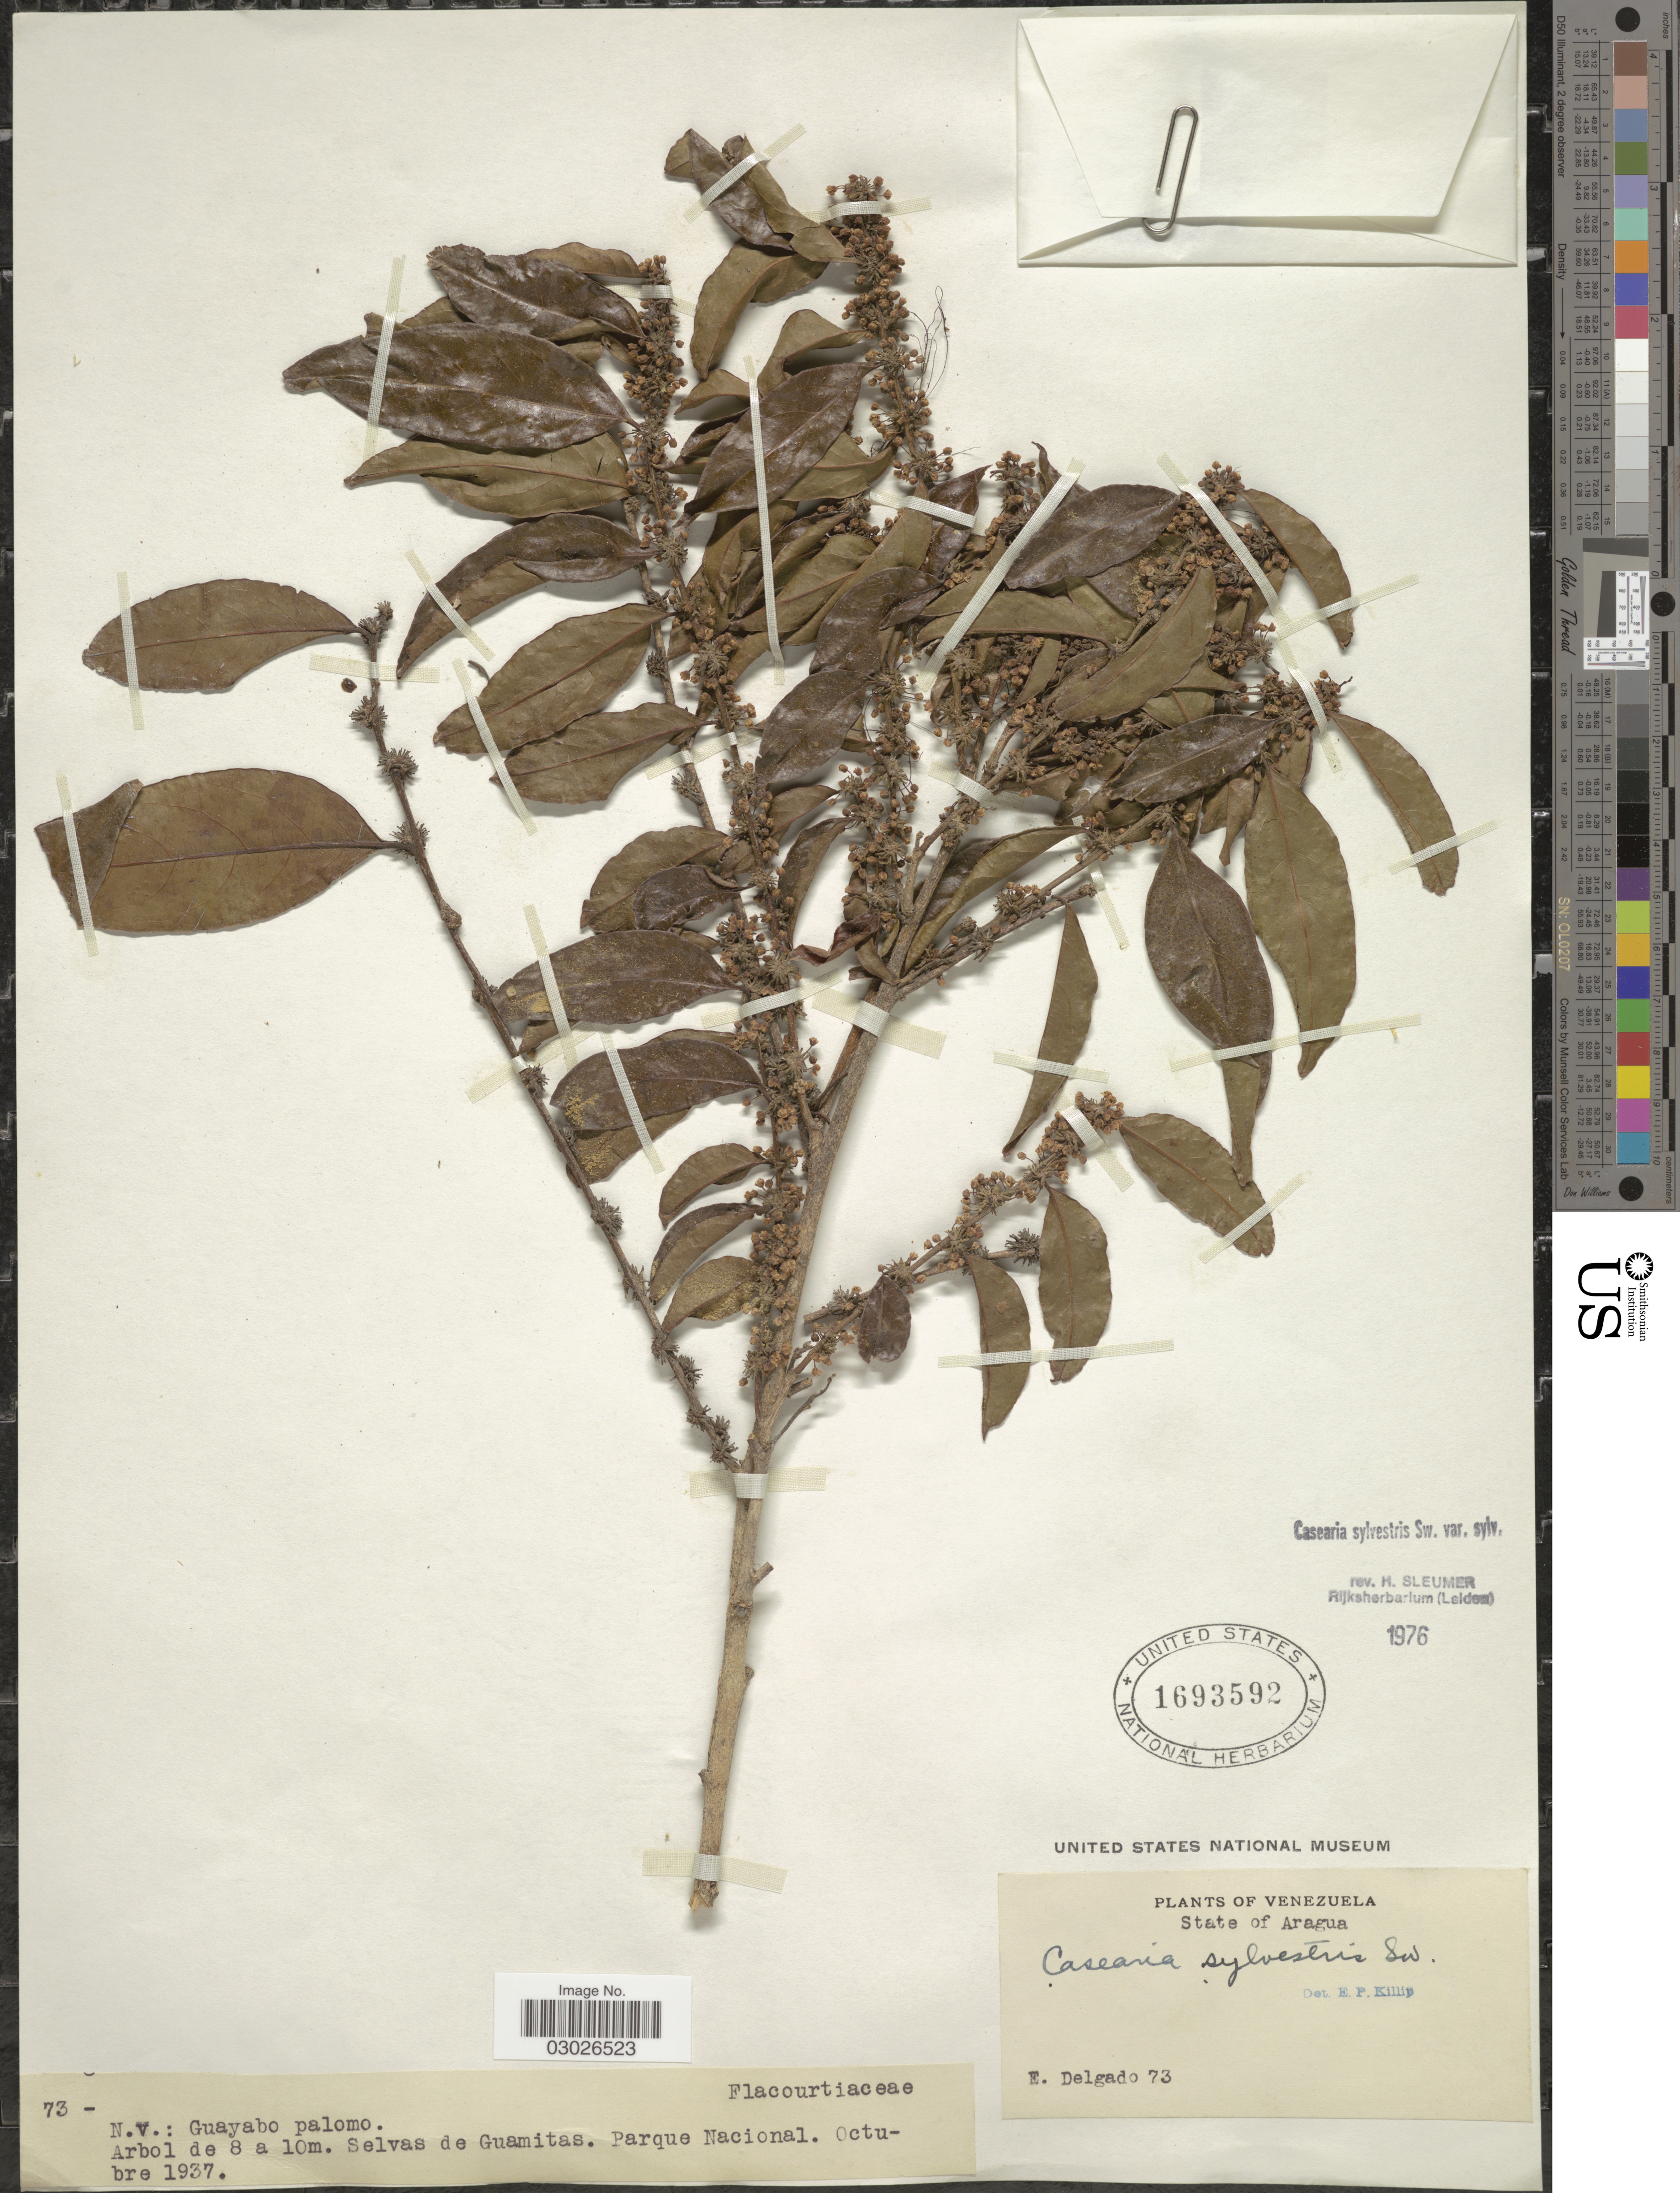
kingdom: Plantae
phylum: Tracheophyta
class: Magnoliopsida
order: Malpighiales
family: Salicaceae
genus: Casearia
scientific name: Casearia sylvestris var. sylvestris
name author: Sw.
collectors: E. Delgado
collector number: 73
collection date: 1937-10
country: Venezuela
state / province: Aragua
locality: Selvas de Guamitas, Parque Nacional.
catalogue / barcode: US 1693592